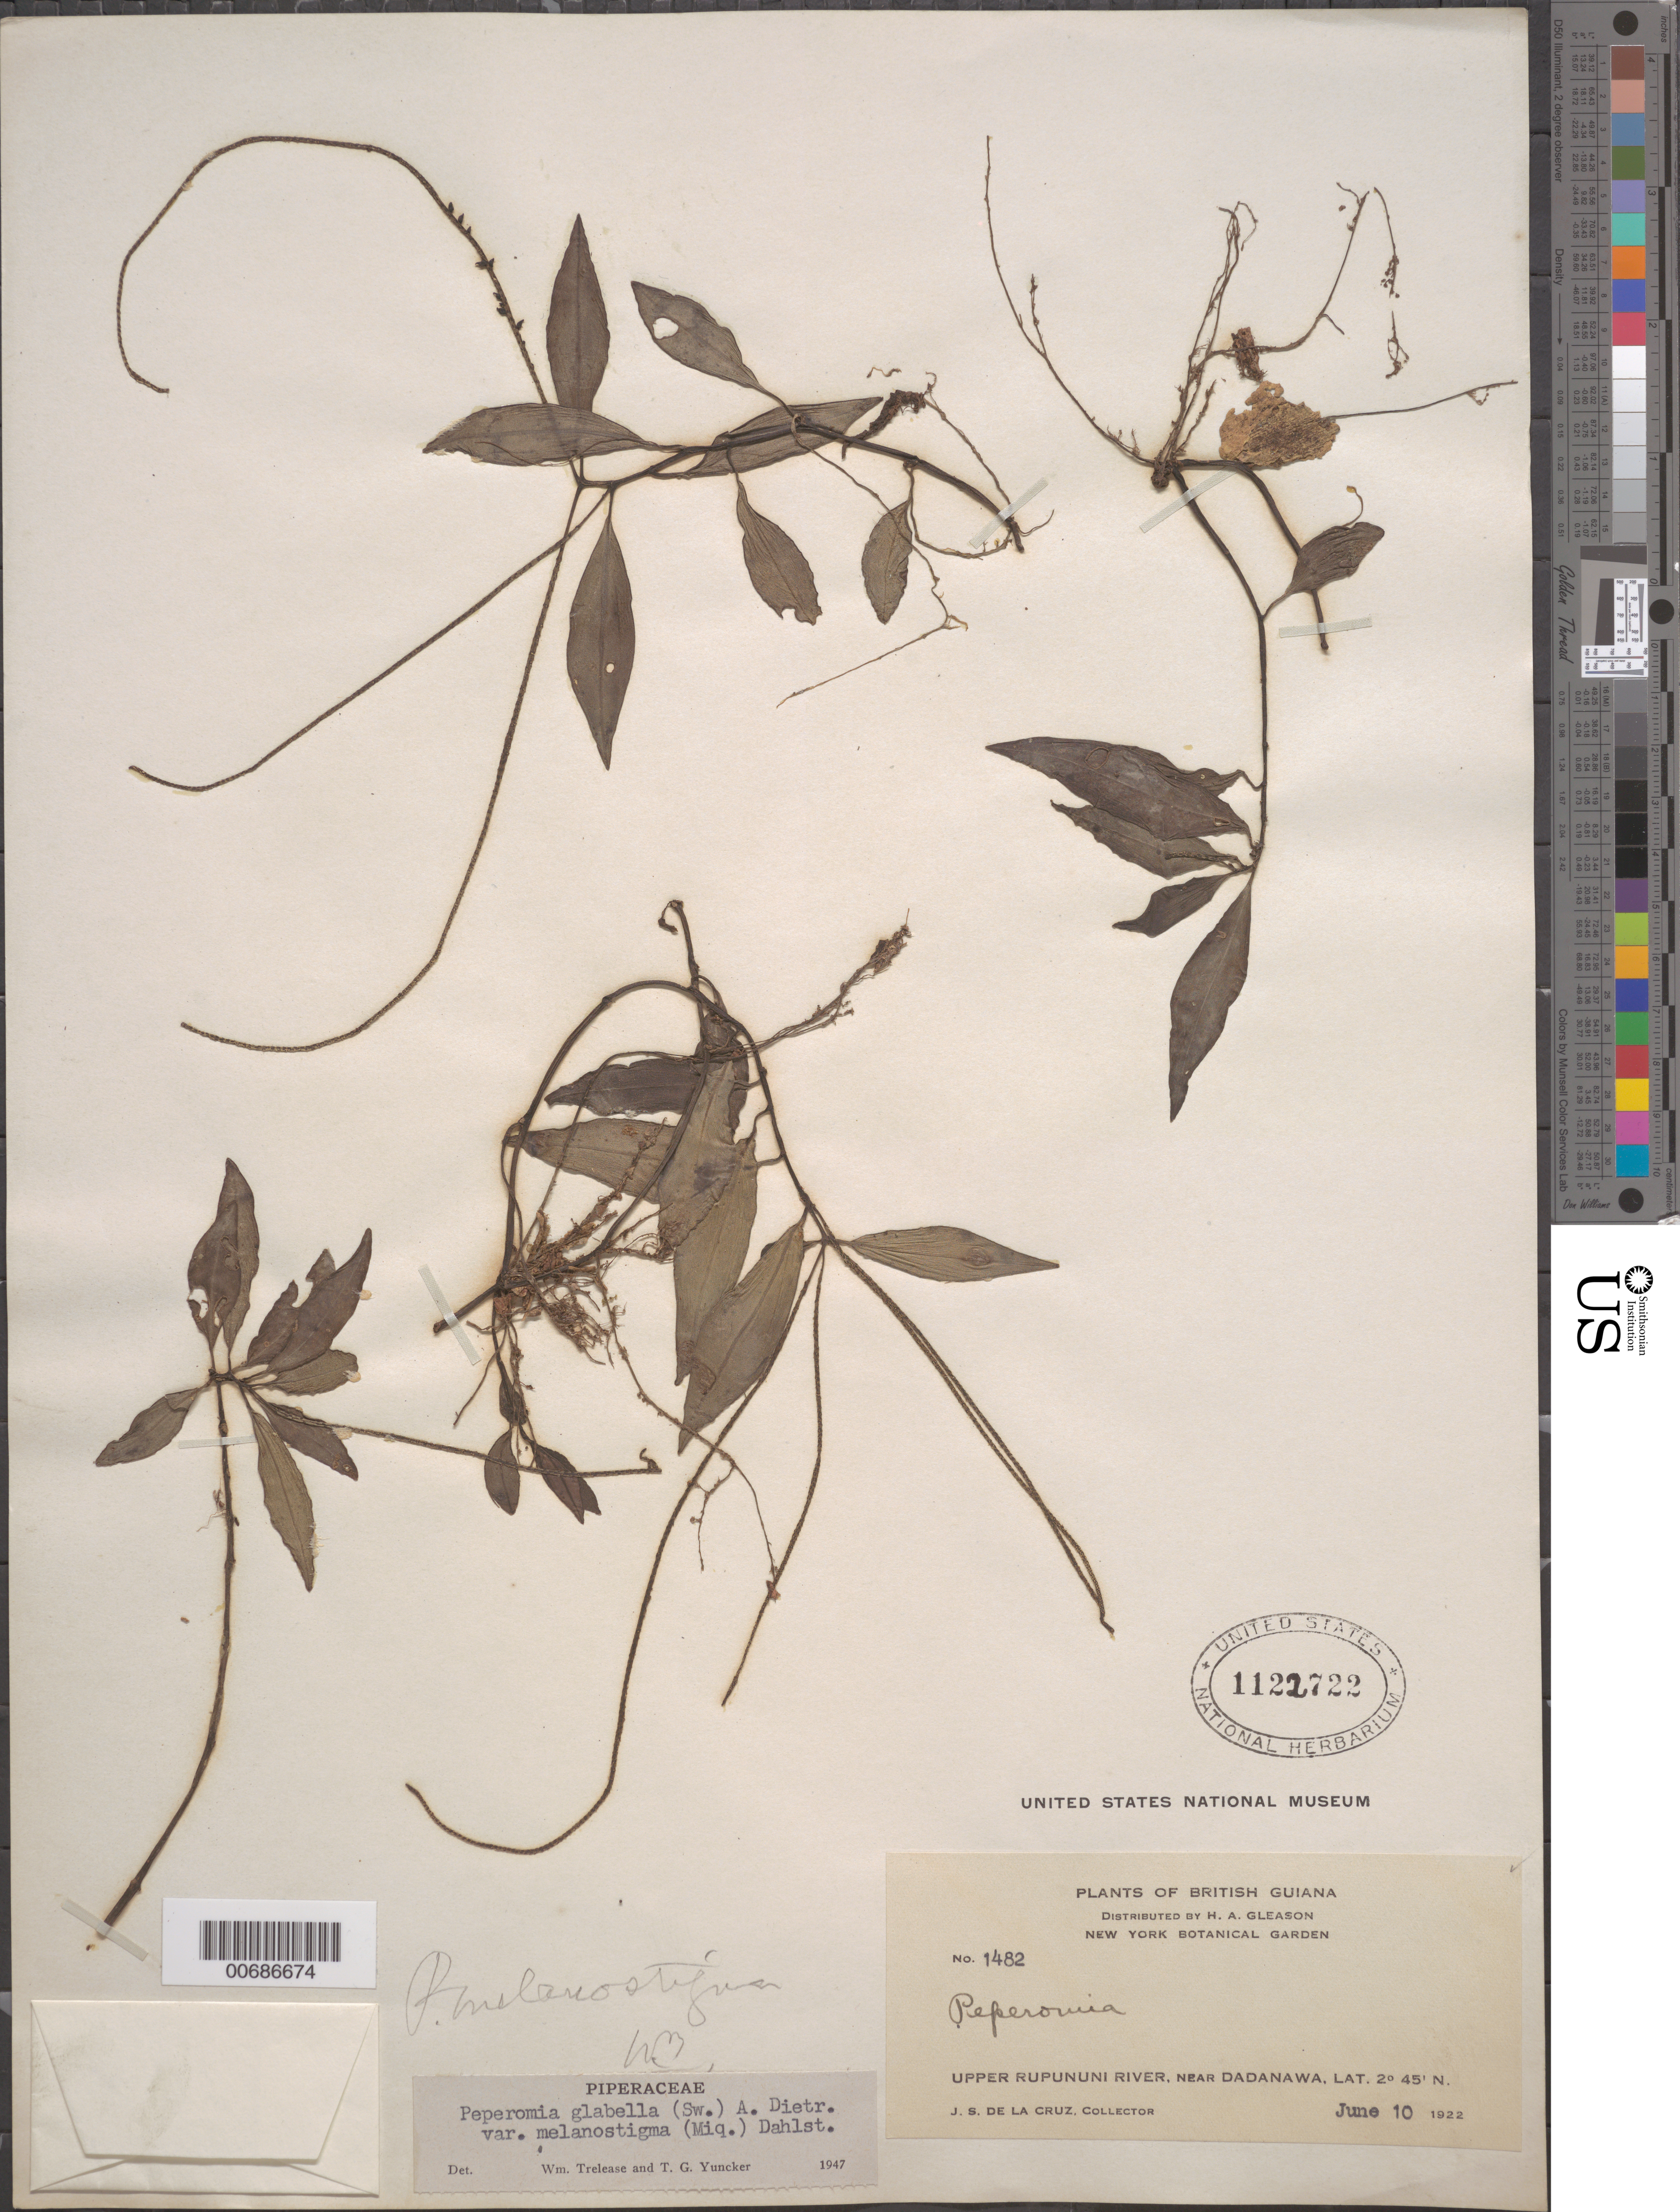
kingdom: Plantae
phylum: Tracheophyta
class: Magnoliopsida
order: Piperales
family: Piperaceae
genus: Peperomia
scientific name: Peperomia glabella var. melanostigma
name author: (Miq.) Dahlst.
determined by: Trelease, W.; Yuncker, T. G.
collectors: J. S. de la Cruz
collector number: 1482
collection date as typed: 10-Jun-22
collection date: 1922-06-10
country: Guyana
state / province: U. Takutu-U. Essequibo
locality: Dadanawa, vic., upper Rupununi R.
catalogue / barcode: US 1122722